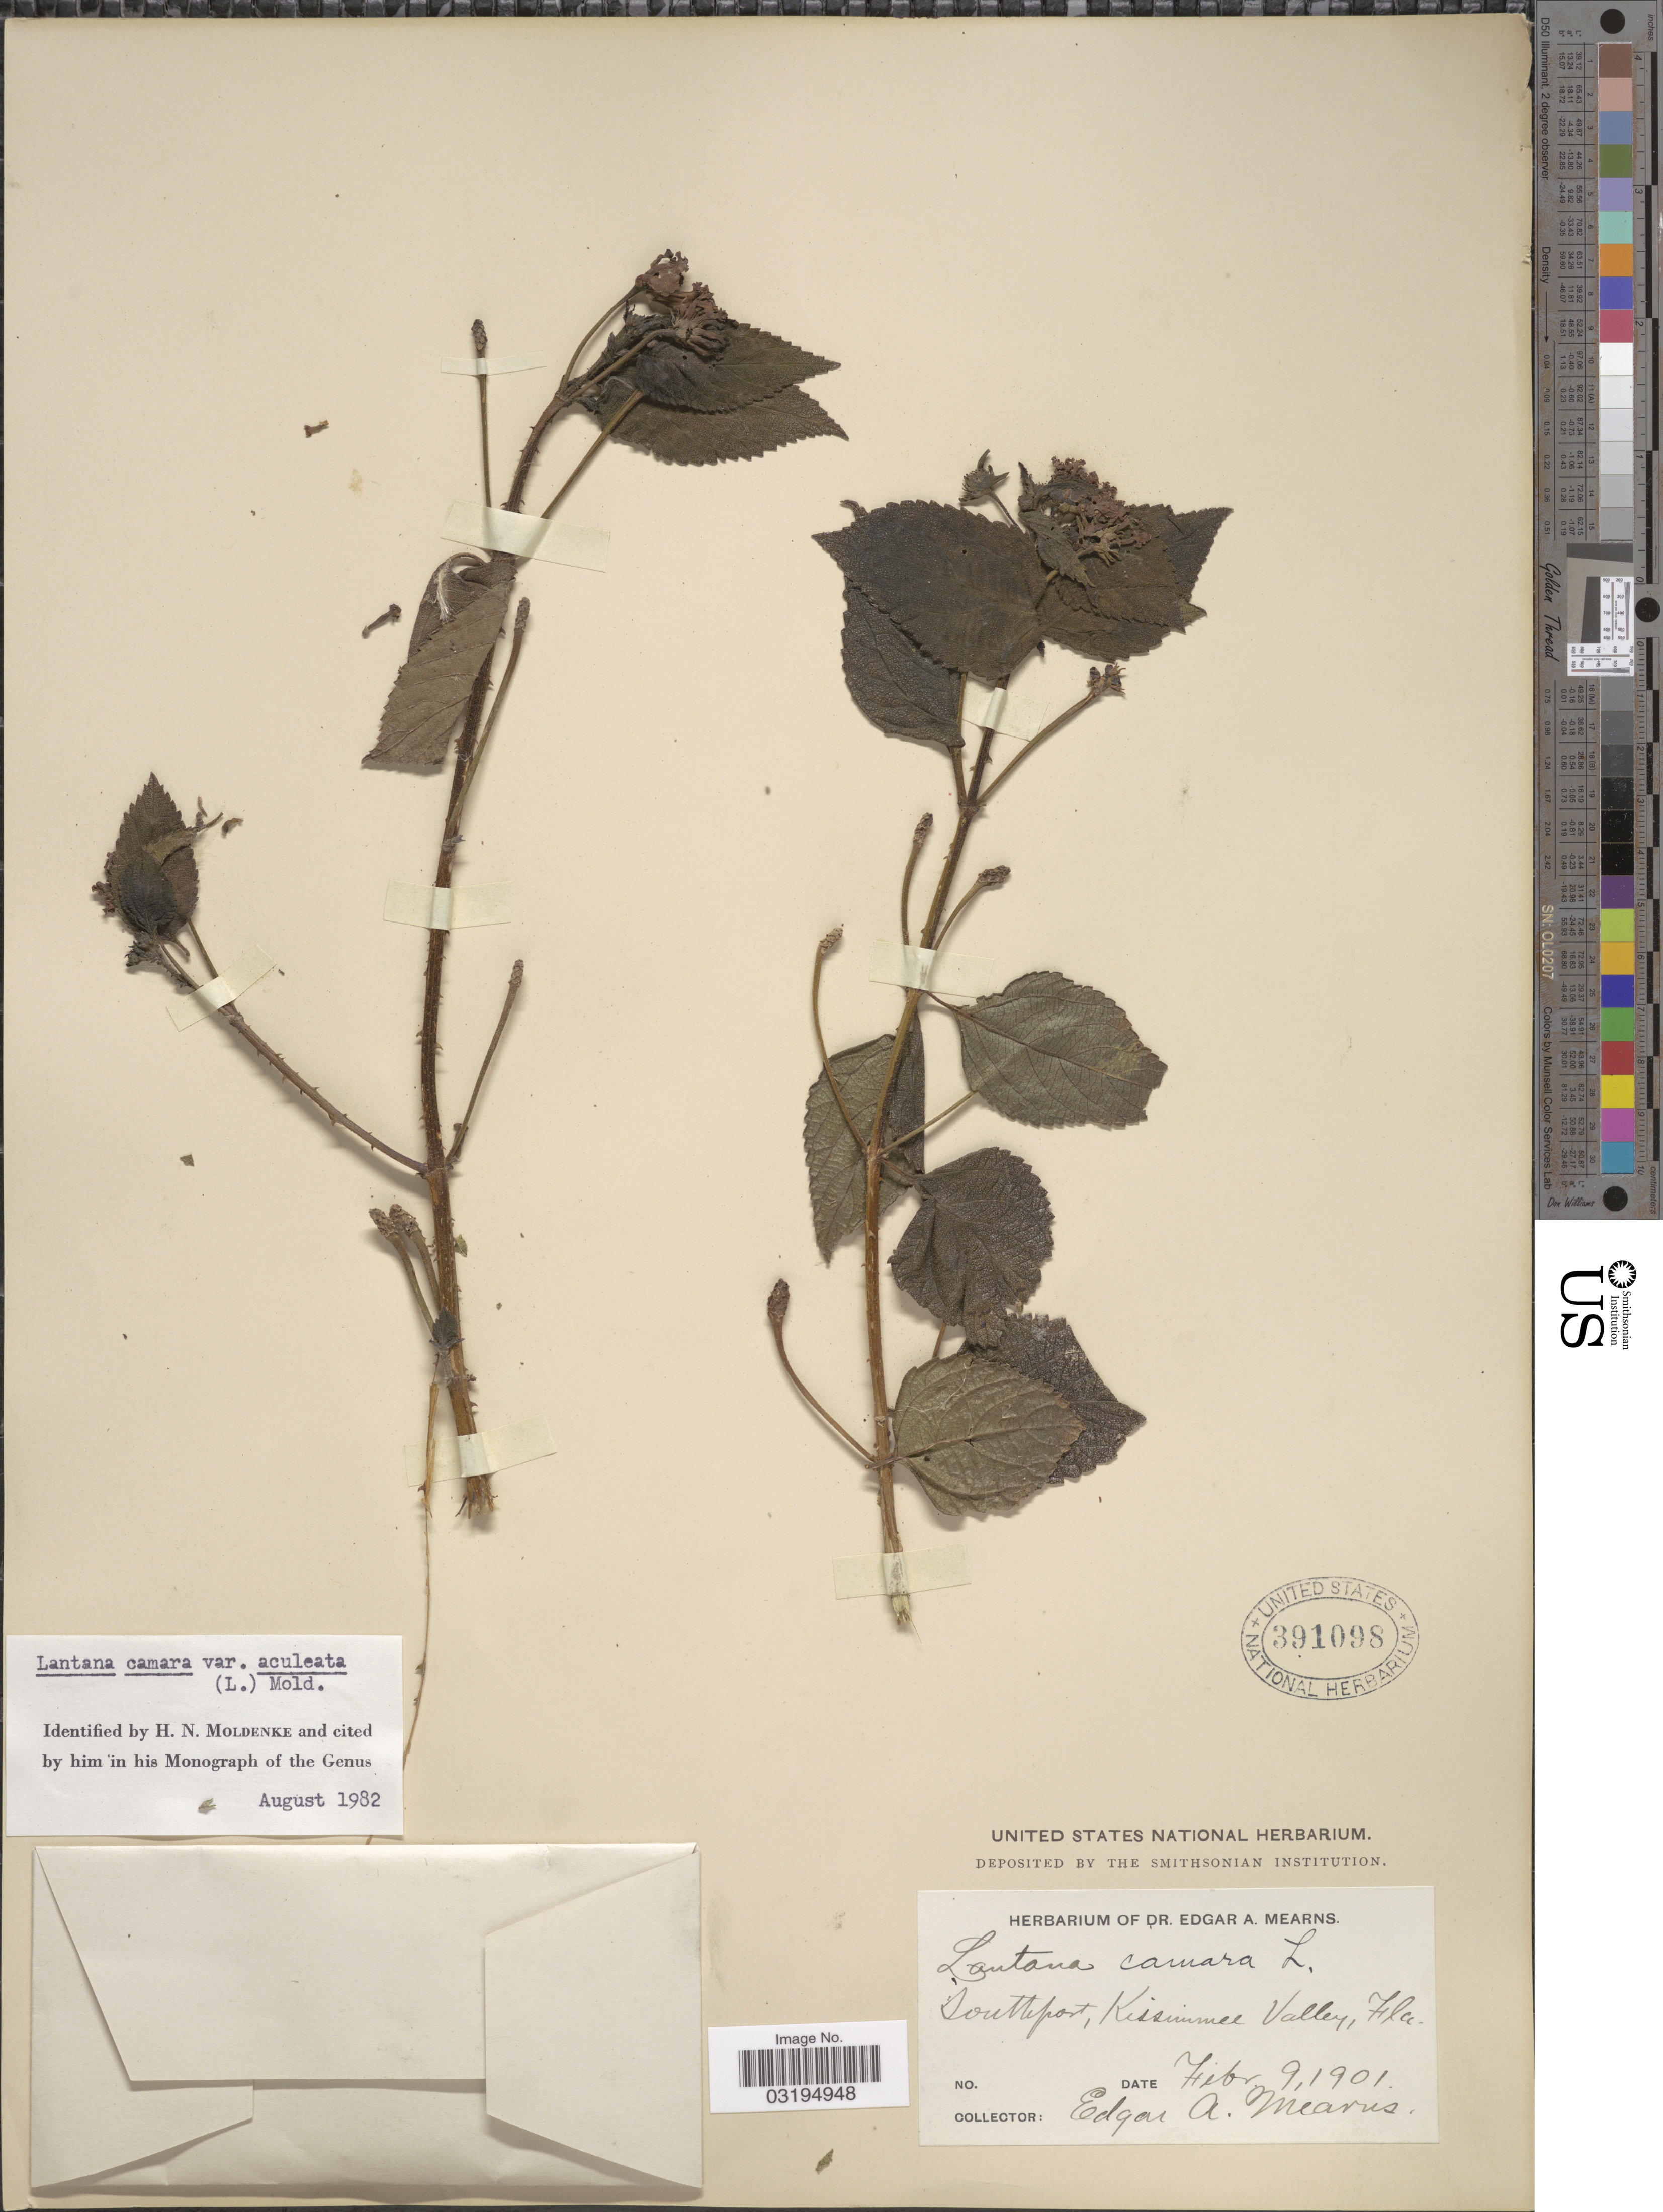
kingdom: Plantae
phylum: Tracheophyta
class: Magnoliopsida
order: Lamiales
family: Verbenaceae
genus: Lantana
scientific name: Lantana camara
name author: L.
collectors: E. A. Mearns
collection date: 1901-02-09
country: United States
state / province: Florida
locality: Southport, Kissimmee Valley.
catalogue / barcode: US 391098